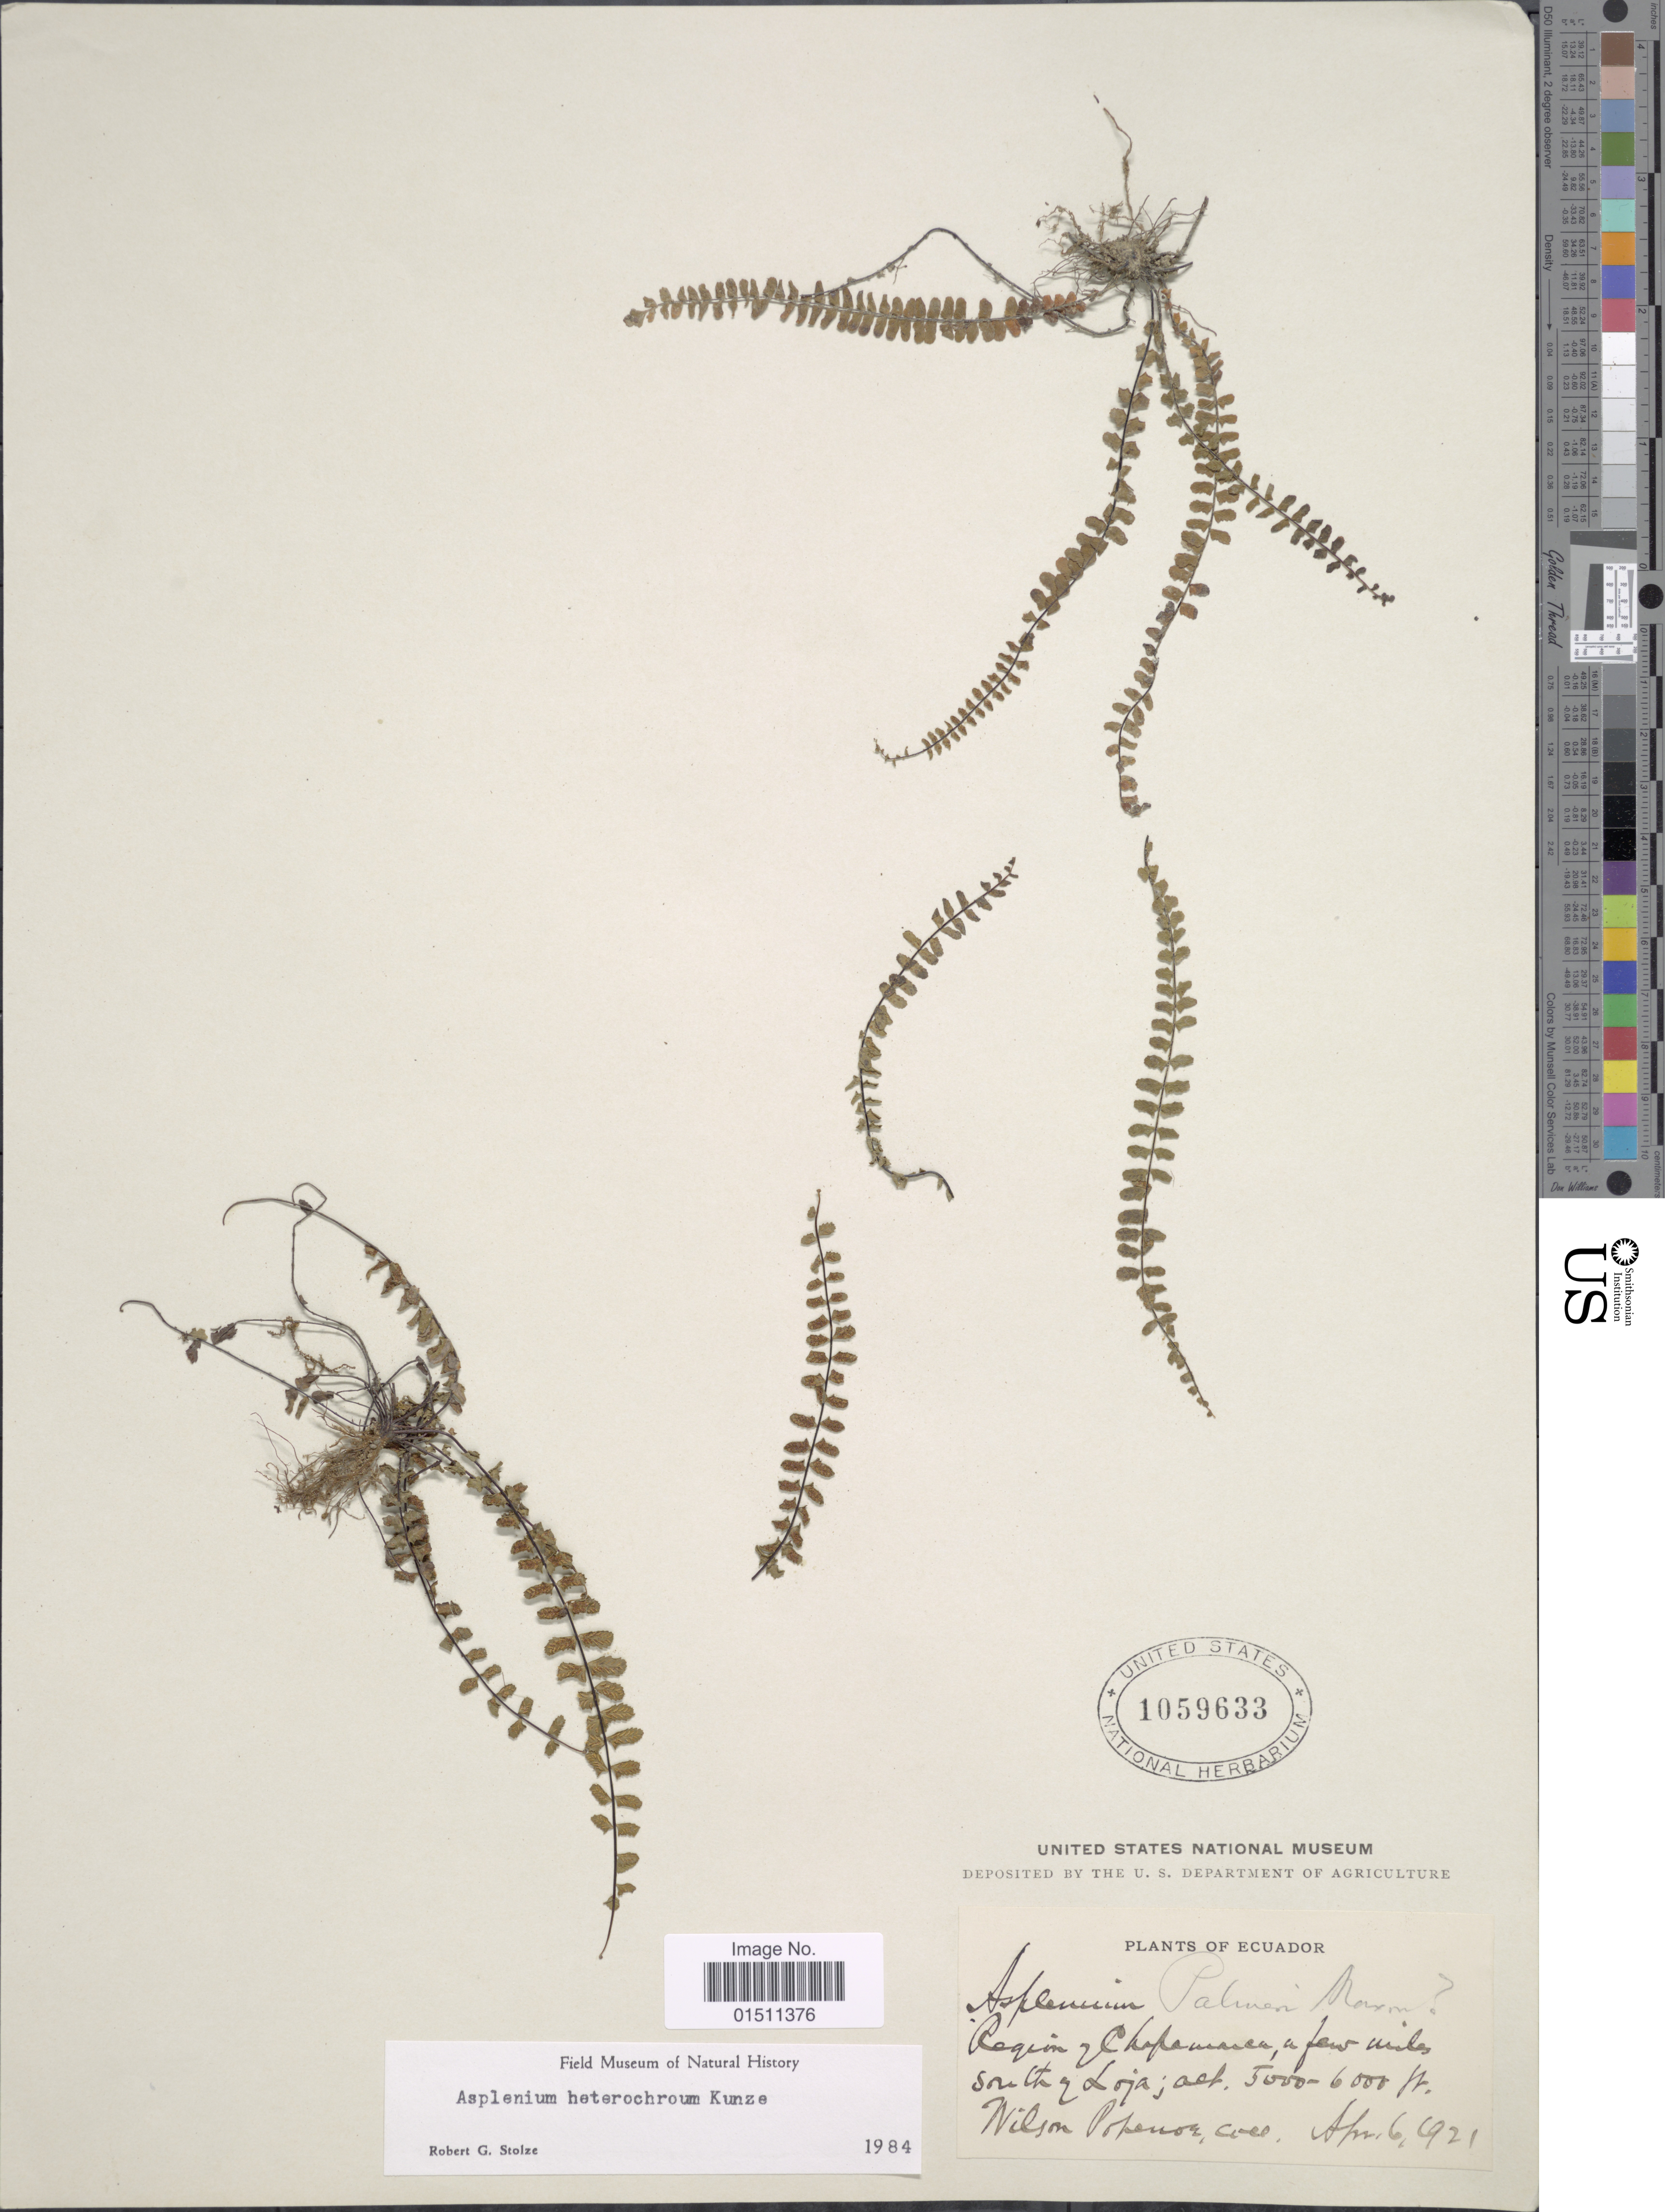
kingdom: Plantae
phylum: Tracheophyta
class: Polypodiopsida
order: Polypodiales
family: Aspleniaceae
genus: Asplenium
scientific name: Asplenium heterochroum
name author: Kunze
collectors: W. Popenoe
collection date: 1921-04-06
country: Ecuador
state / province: Loja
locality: Ecuador, Region of Chapamarca, a few miles south of Loja.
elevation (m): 1524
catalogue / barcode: US 1059633